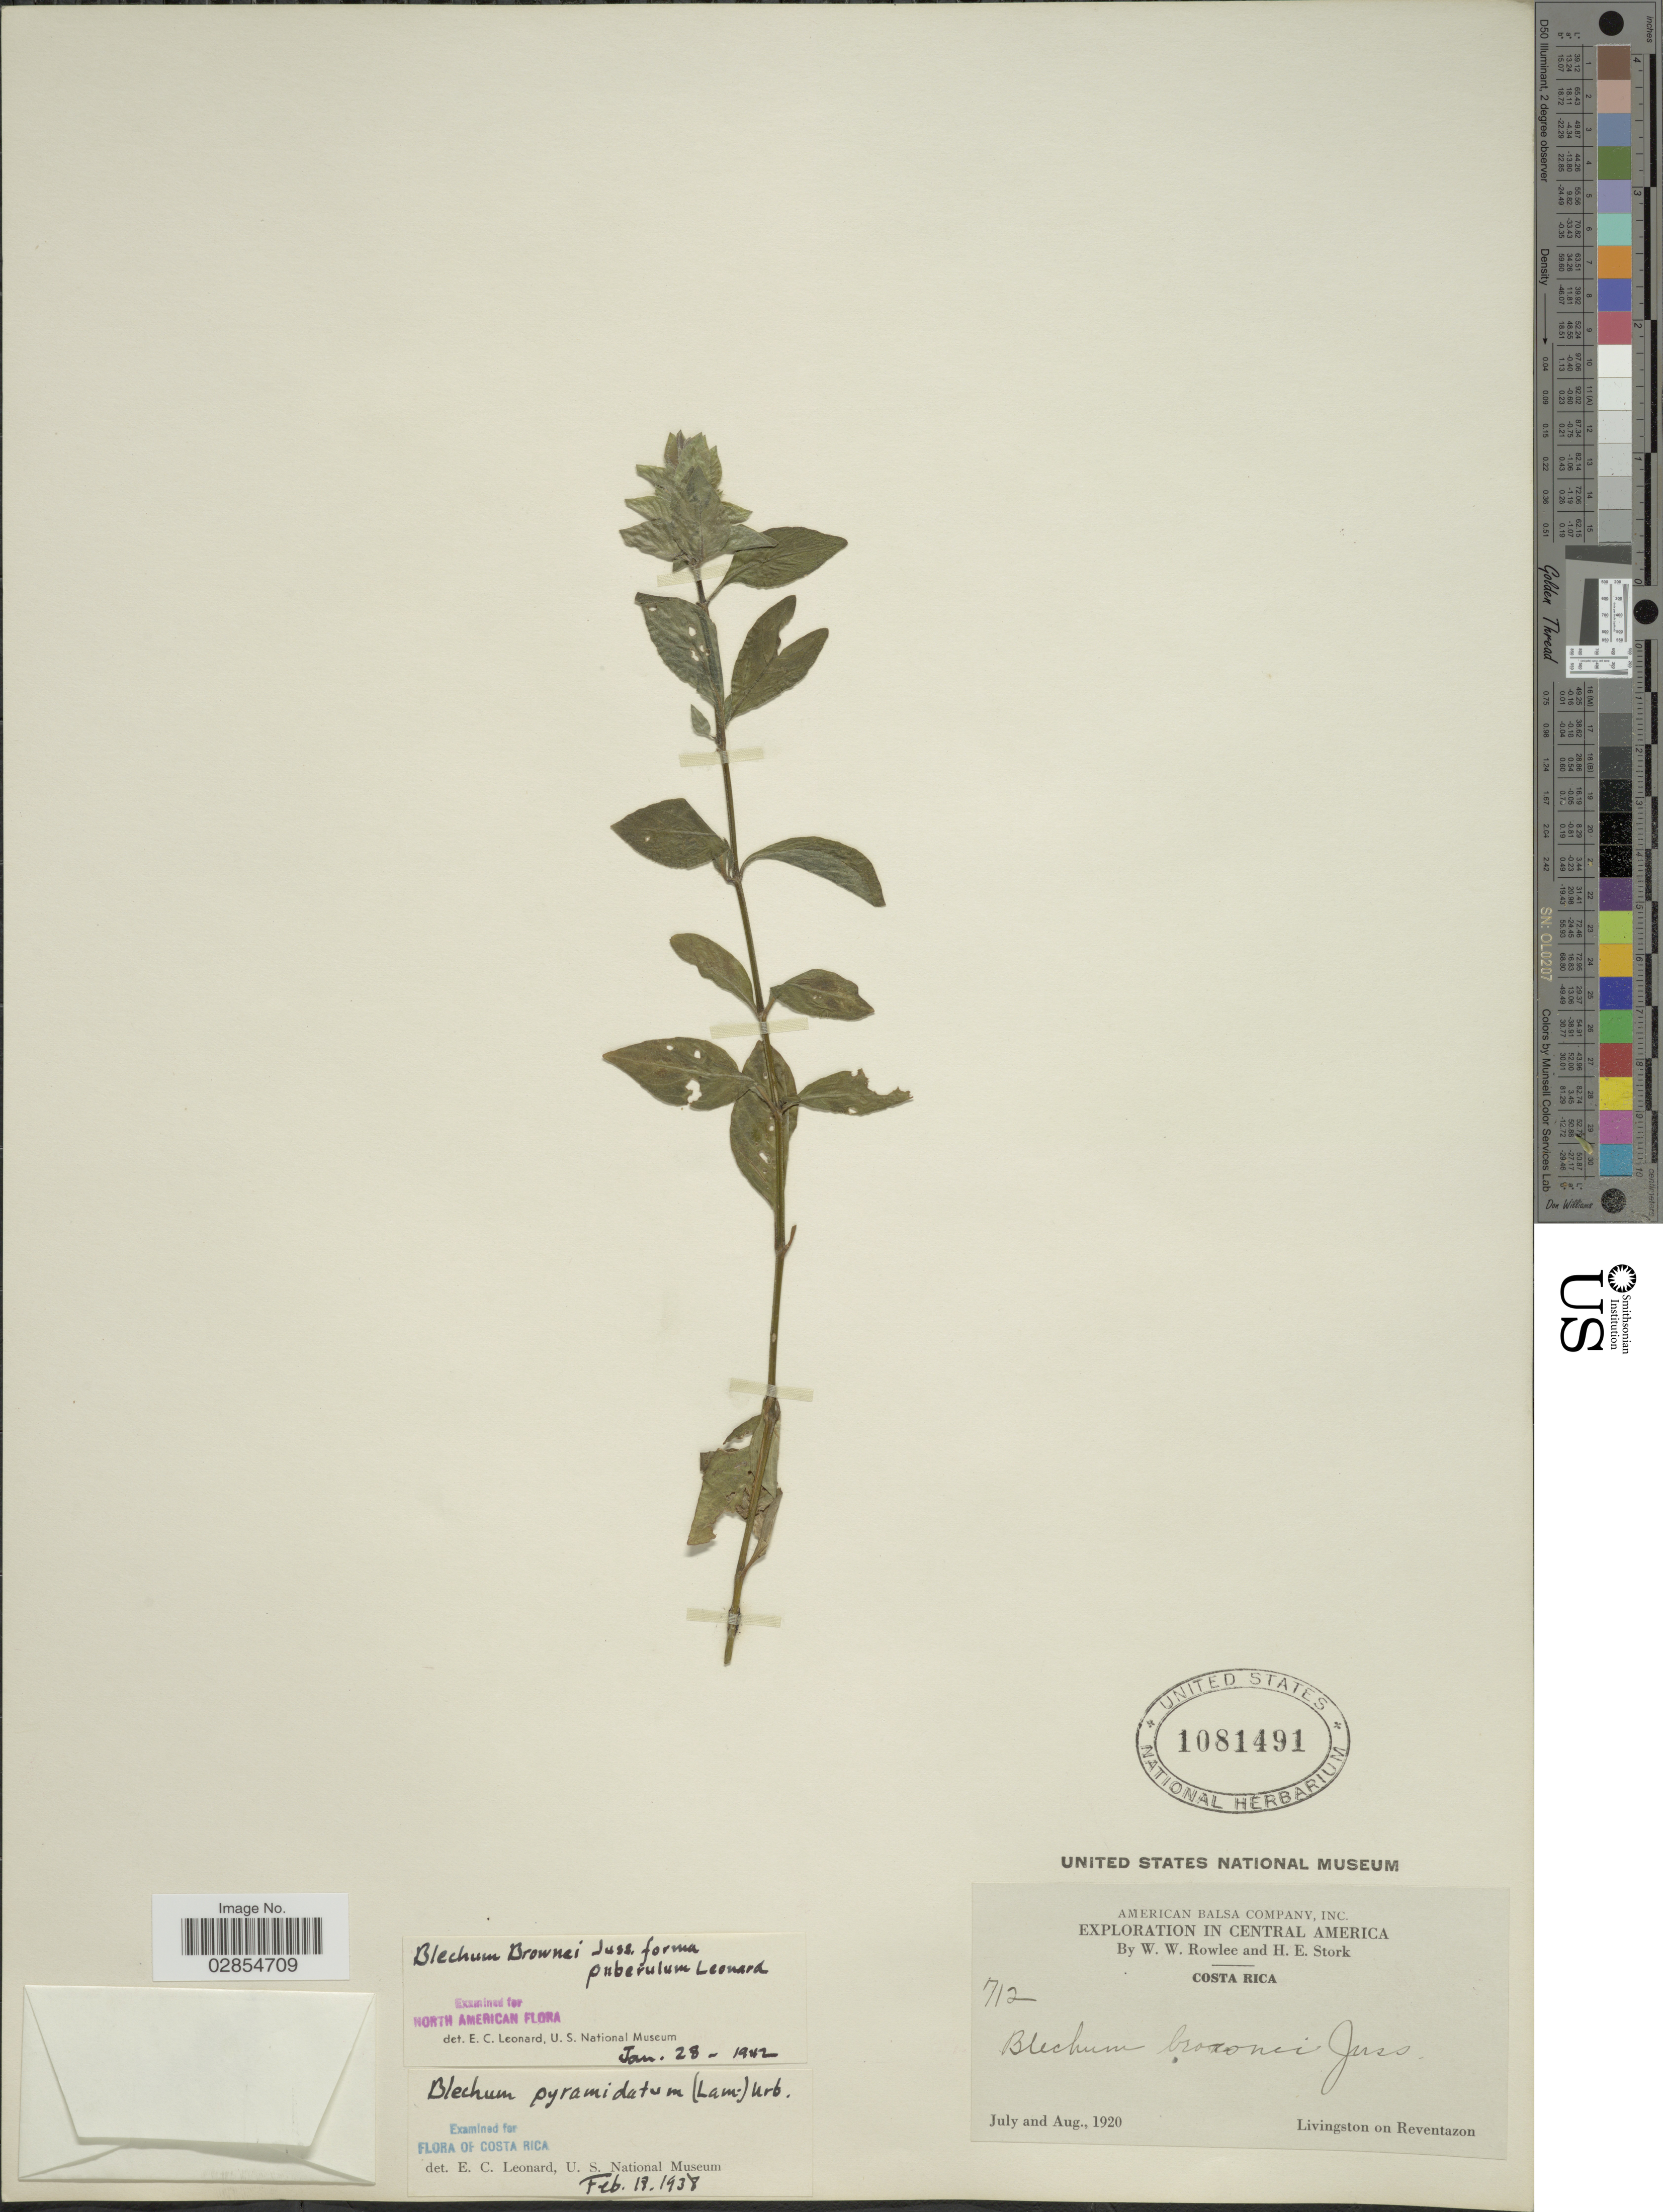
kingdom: Plantae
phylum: Tracheophyta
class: Magnoliopsida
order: Lamiales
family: Acanthaceae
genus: Blechum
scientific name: Blechum pyramidatum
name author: (Lam.) Urb.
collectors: W. W. Rowlee & H. E. Stork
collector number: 712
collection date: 1920-07/1920-08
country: Costa Rica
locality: Livingston on Reventazon.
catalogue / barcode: US 1081491